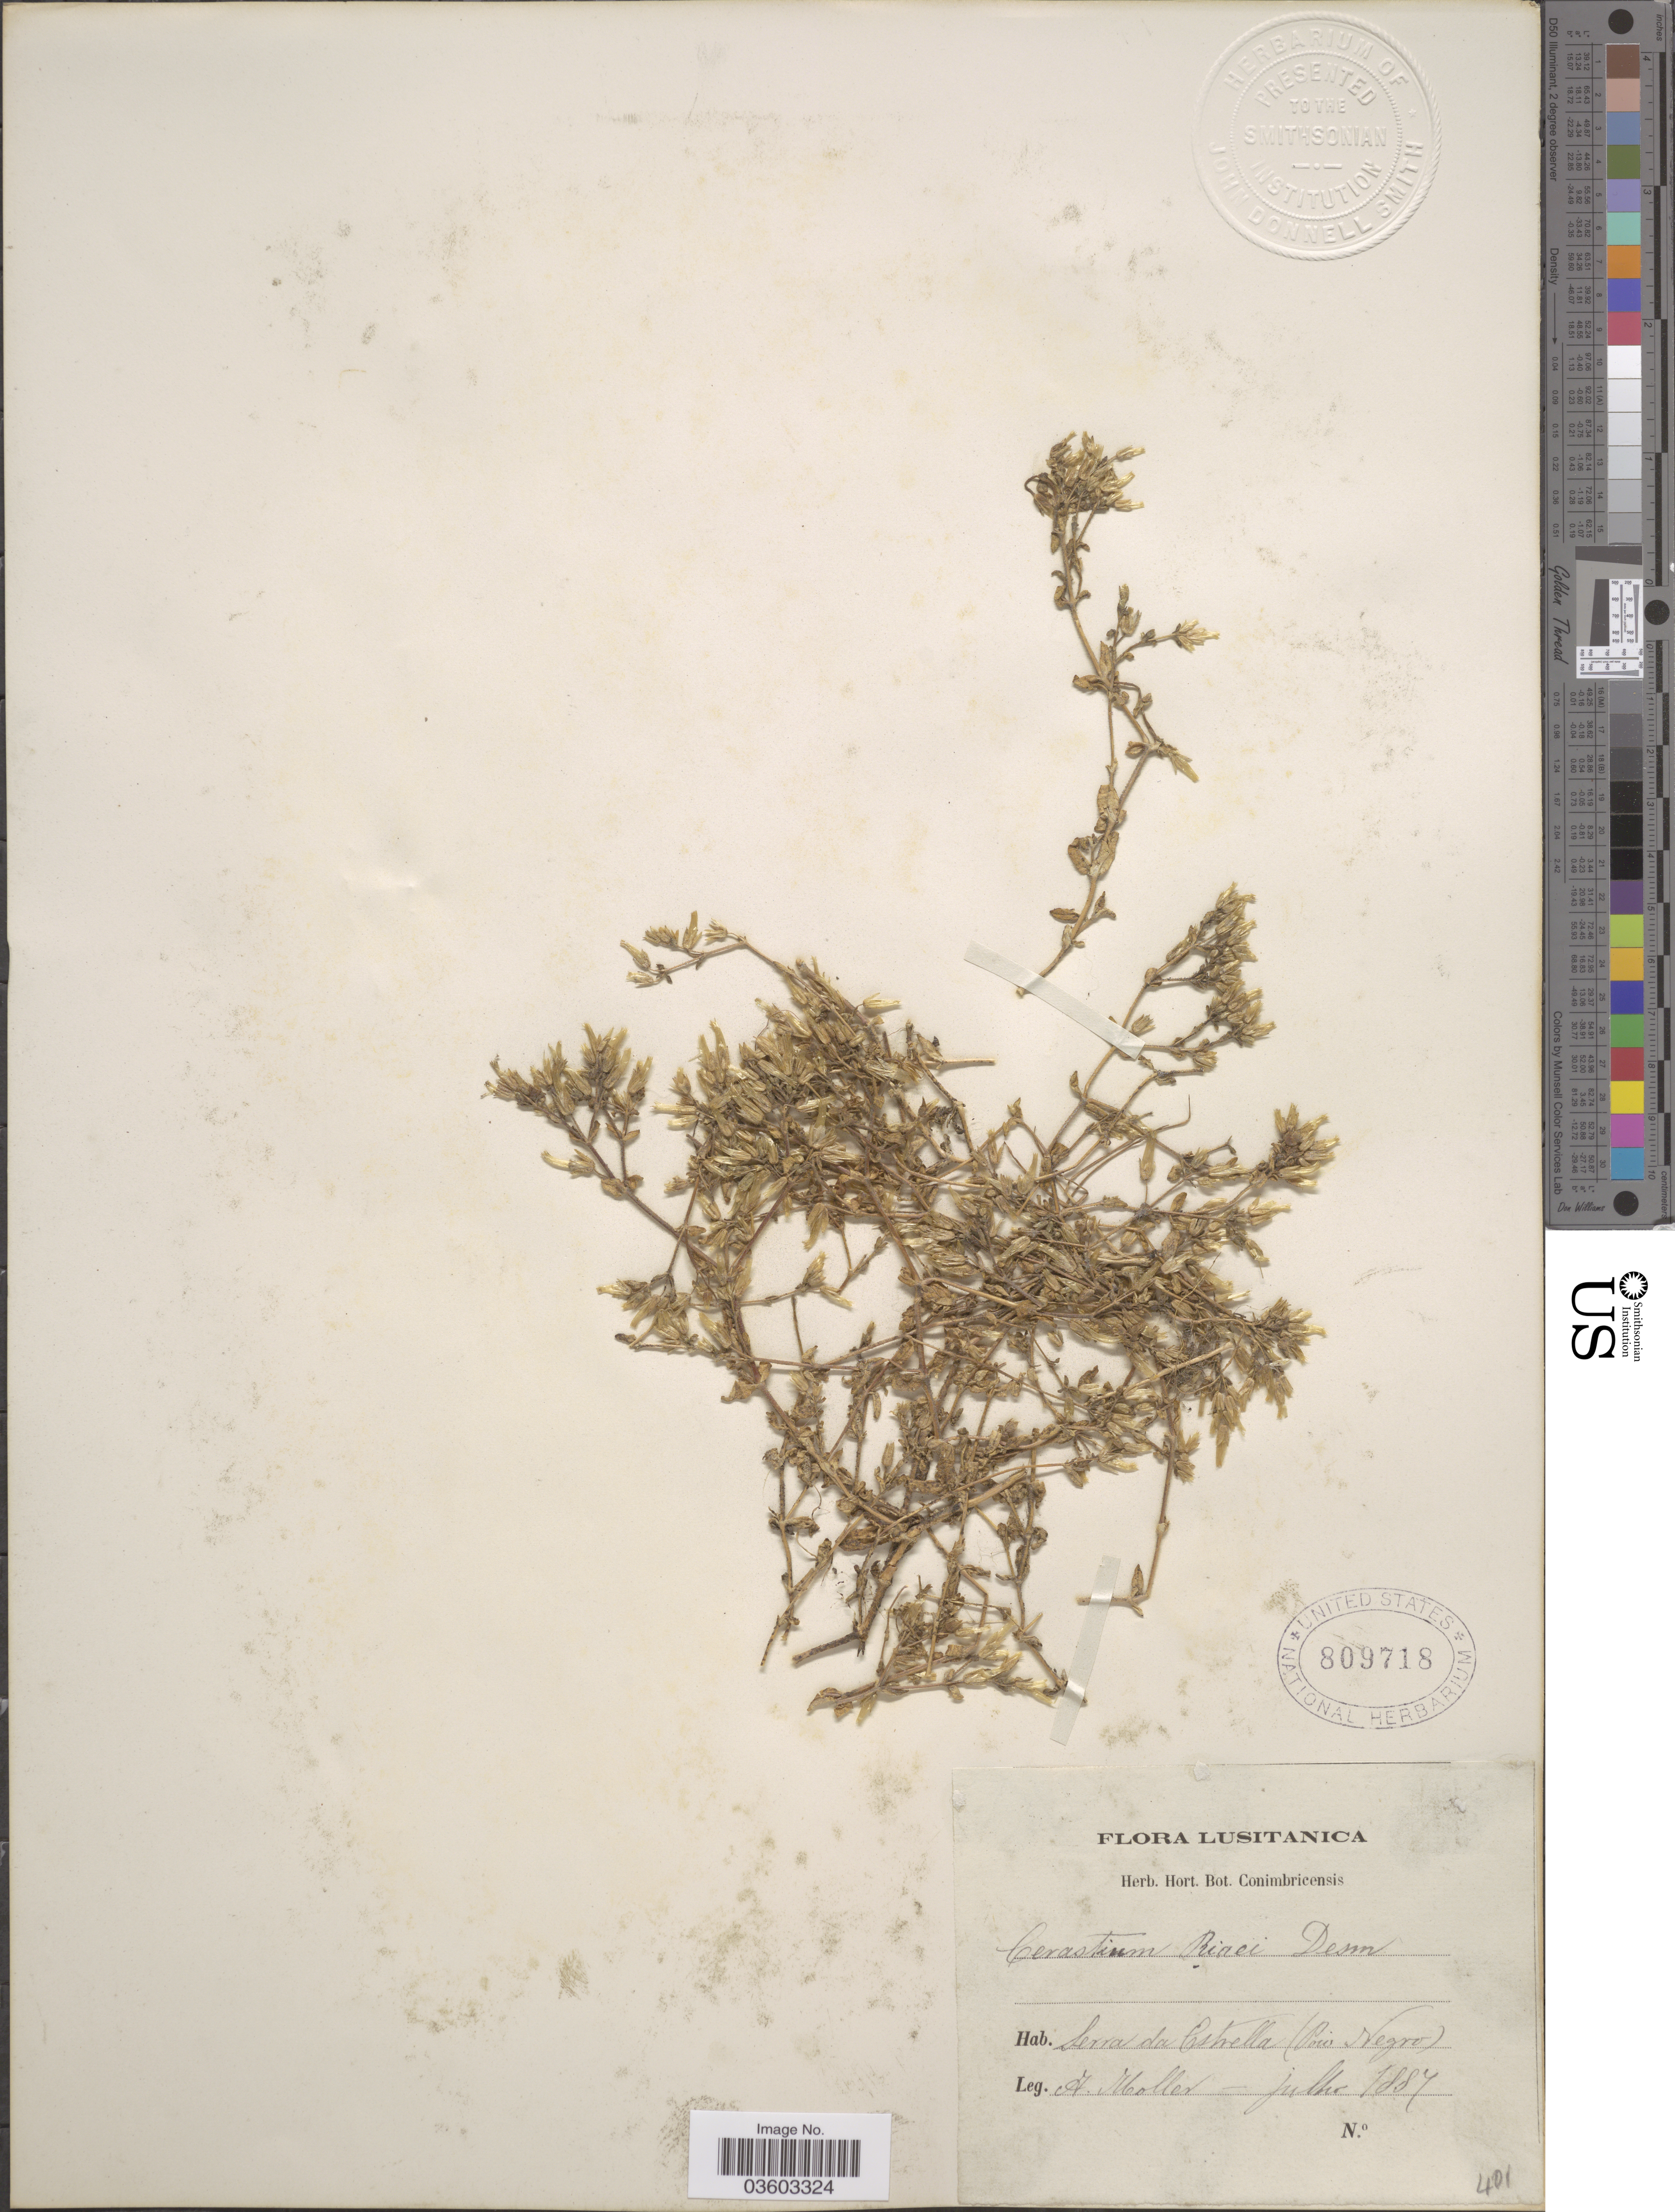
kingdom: Plantae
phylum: Tracheophyta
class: Magnoliopsida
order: Caryophyllales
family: Caryophyllaceae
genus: Cerastium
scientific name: Cerastium ramosissimum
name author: Boiss.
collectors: A. Moller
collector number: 401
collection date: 1887-07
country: Portugal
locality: Lusitanica. Serra da Estrella (Rio Negro).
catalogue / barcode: US 809718